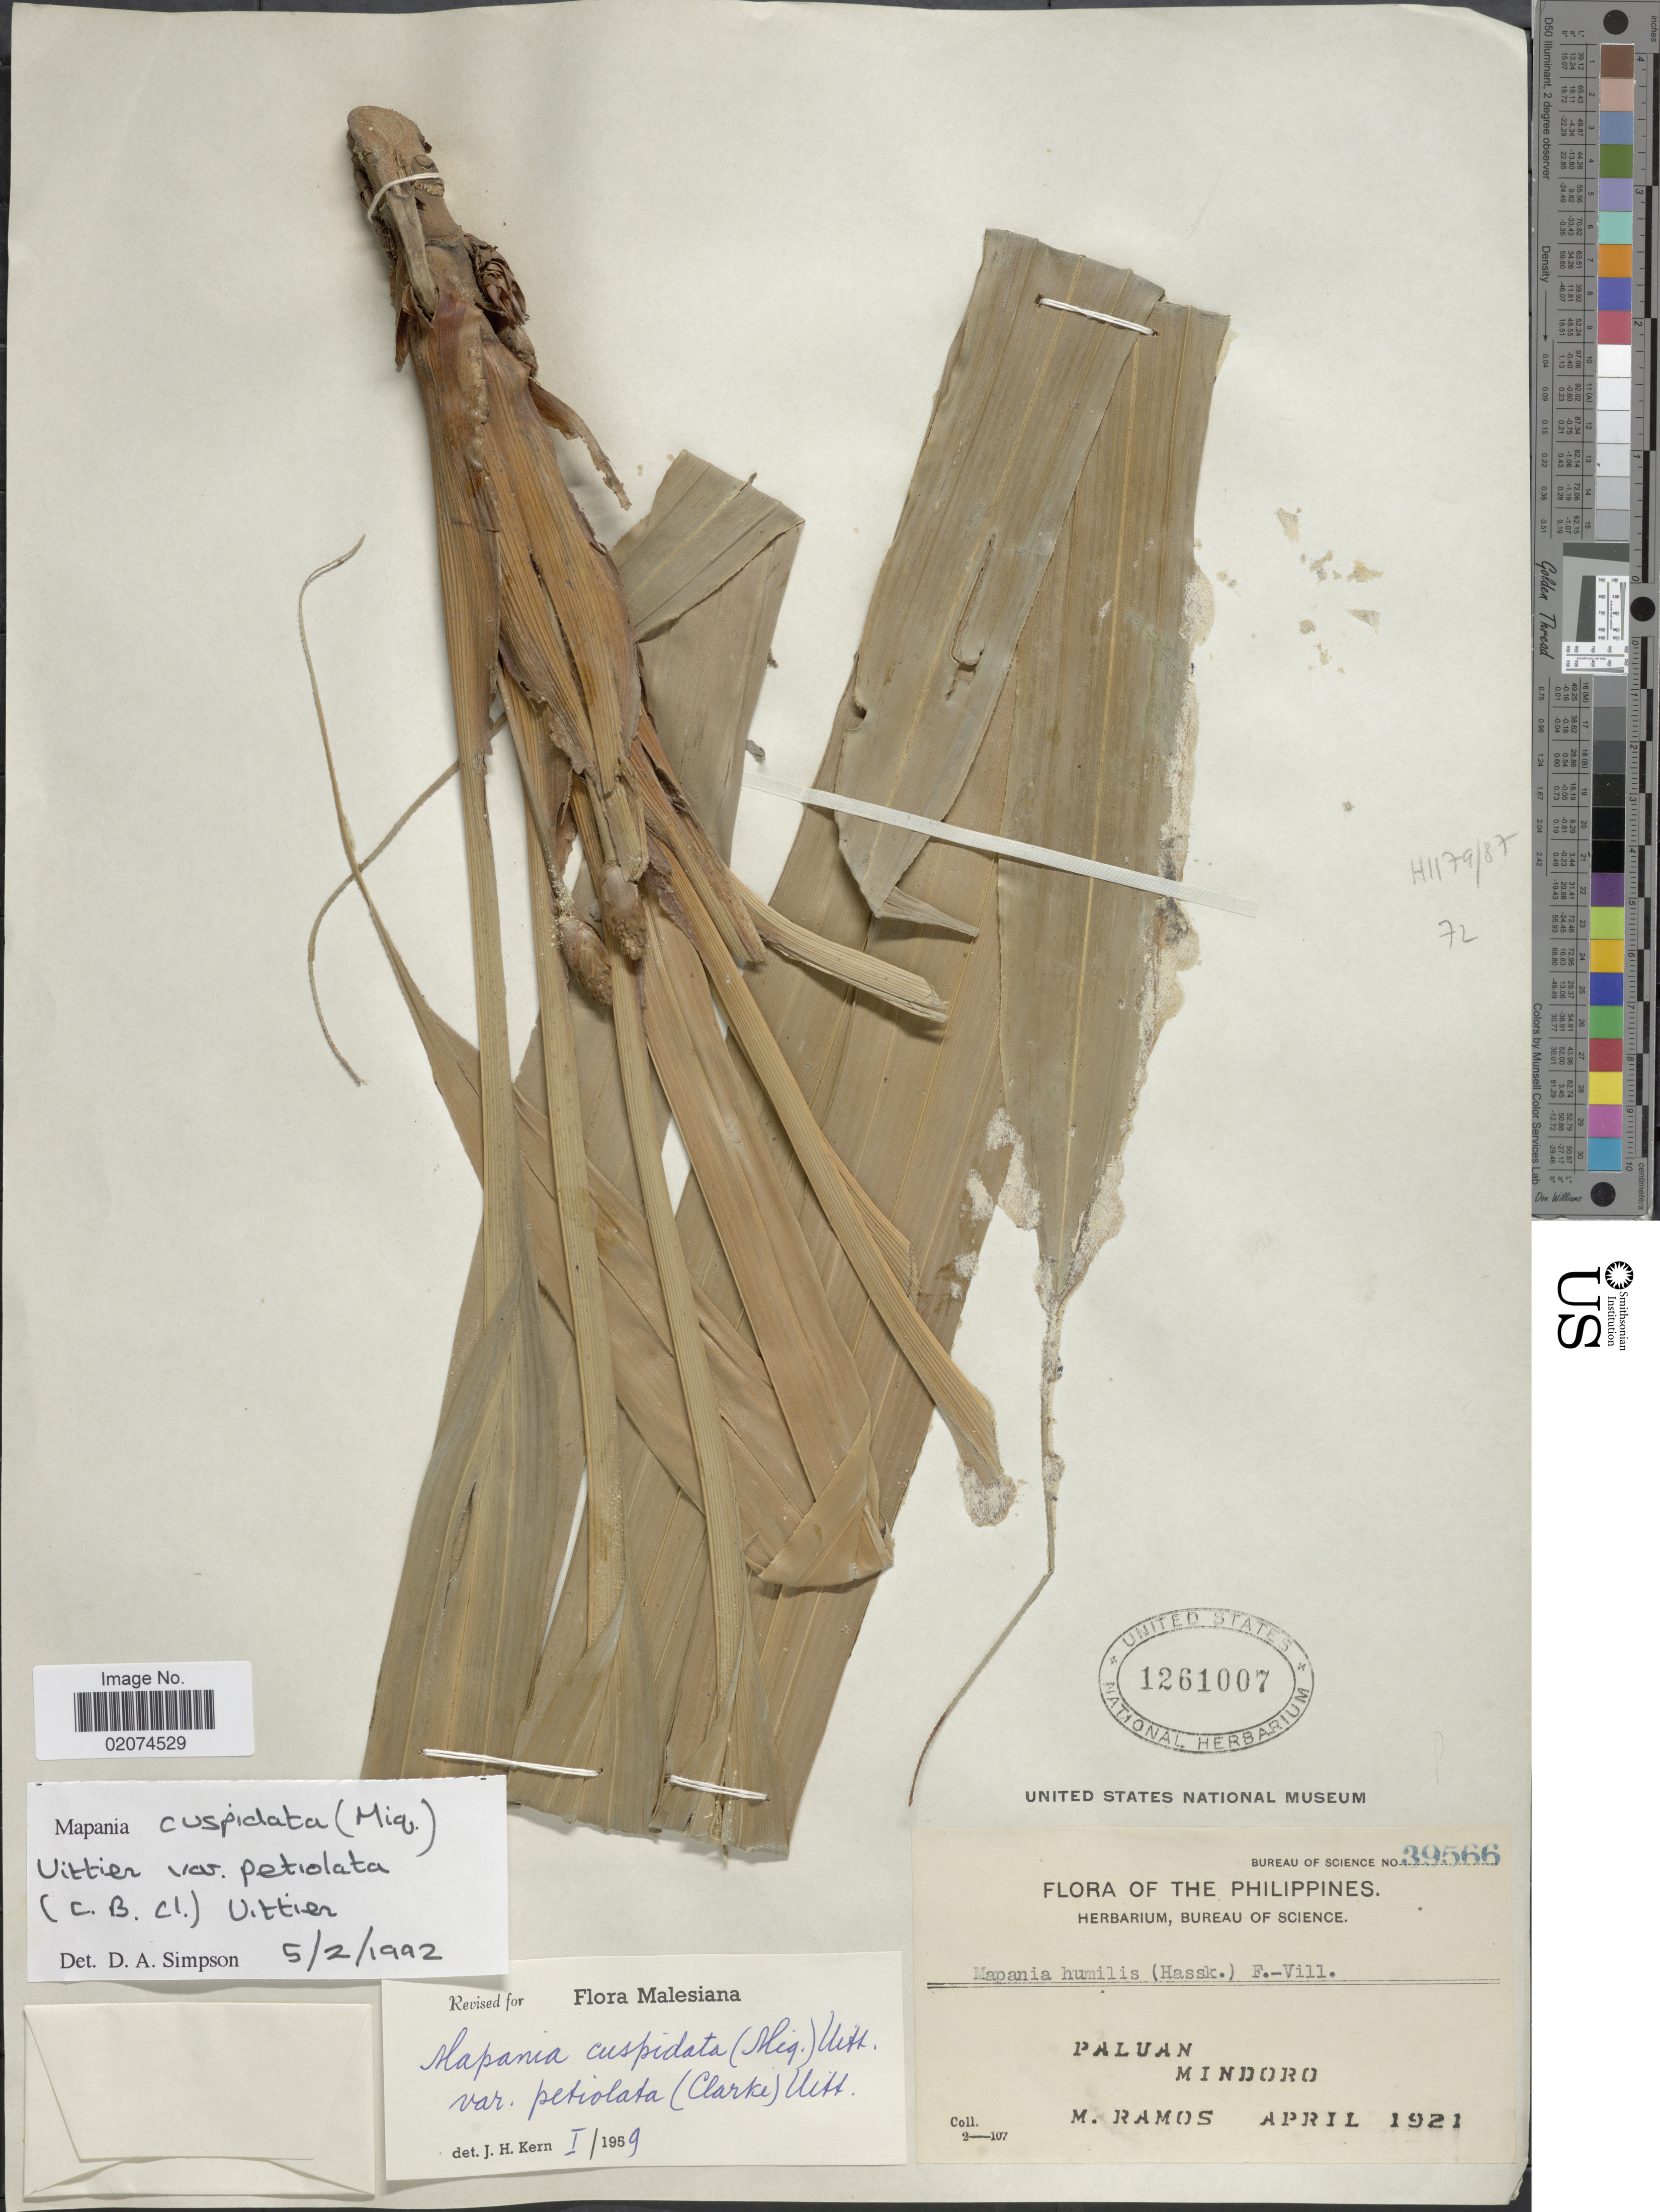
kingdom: Plantae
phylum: Tracheophyta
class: Liliopsida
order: Poales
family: Cyperaceae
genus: Mapania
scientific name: Mapania cuspidata var. petiolata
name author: (C.B. Clarke) Uittien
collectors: M. Ramos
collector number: Bureau of Science 39566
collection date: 1921-04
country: Philippines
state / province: Mimaropa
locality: Paluan, Mindoro.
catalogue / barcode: US 1261007